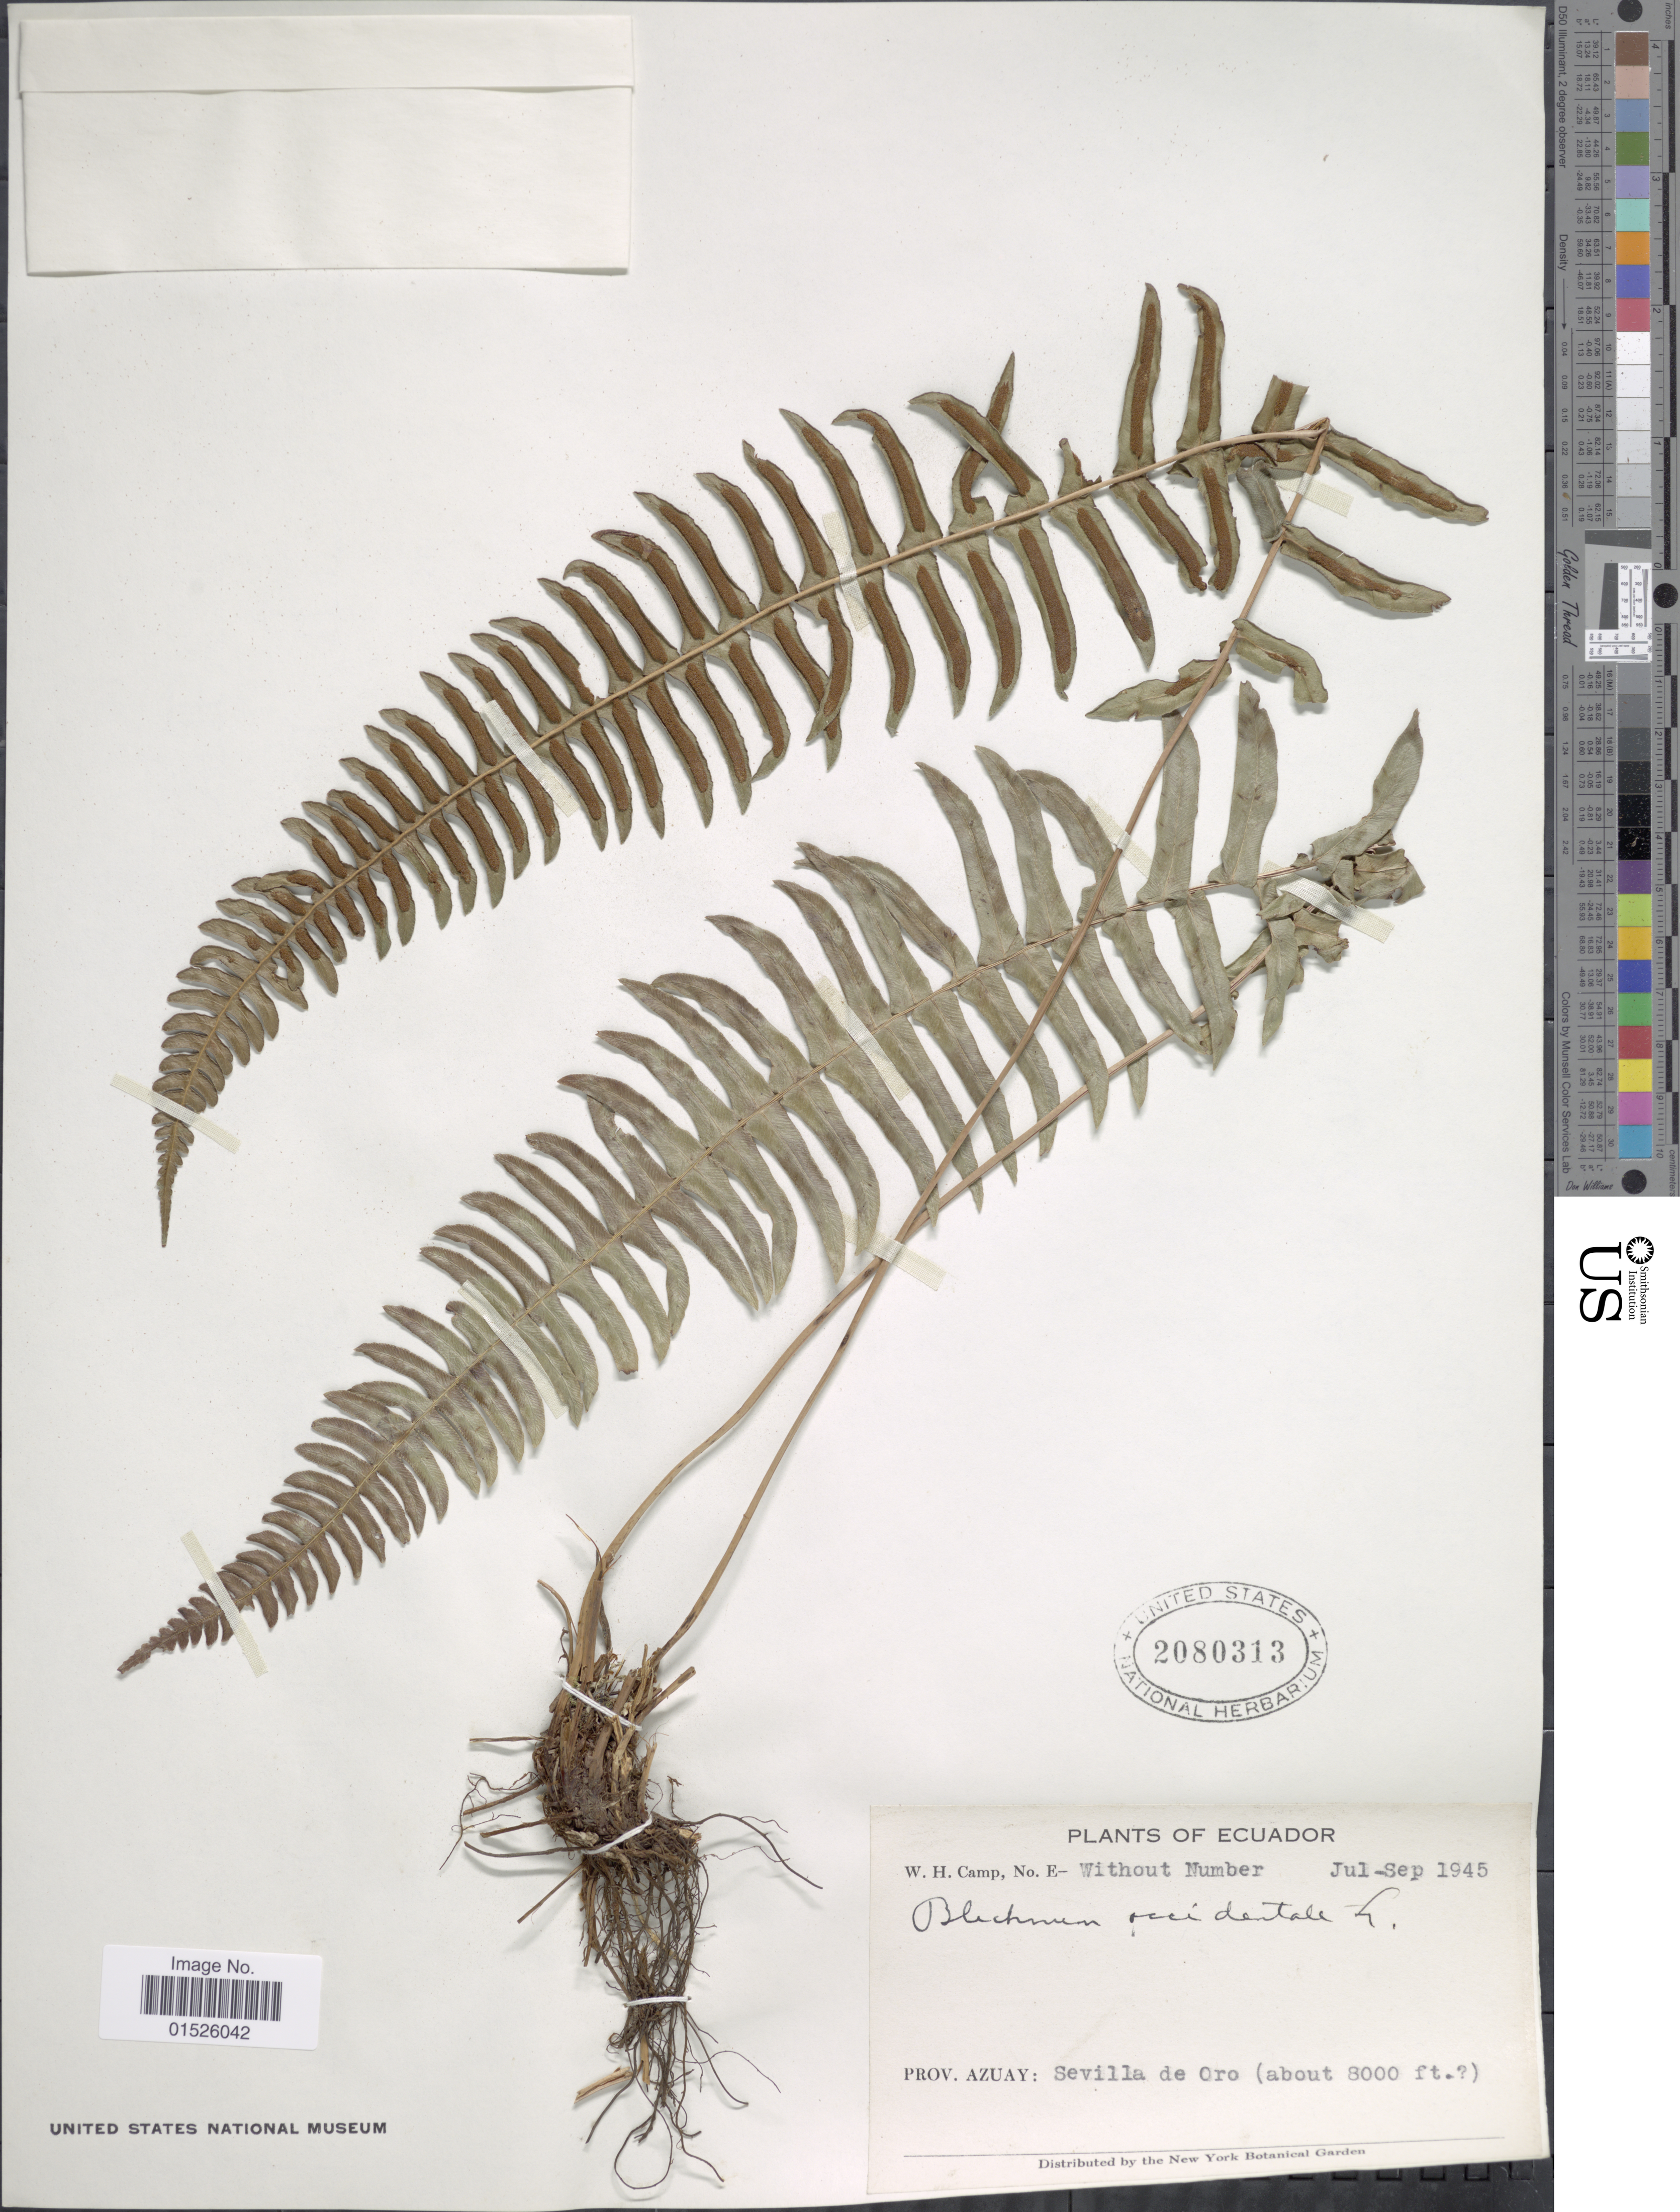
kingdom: Plantae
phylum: Tracheophyta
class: Polypodiopsida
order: Polypodiales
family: Blechnaceae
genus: Blechnum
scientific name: Blechnum glandulosum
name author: Link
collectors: W. H. Camp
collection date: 1945-07/1945-09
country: Ecuador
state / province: Azuay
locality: Ecuador, Prov. Azuay: Sevilla de Oro.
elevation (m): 2438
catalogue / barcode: US 2080313